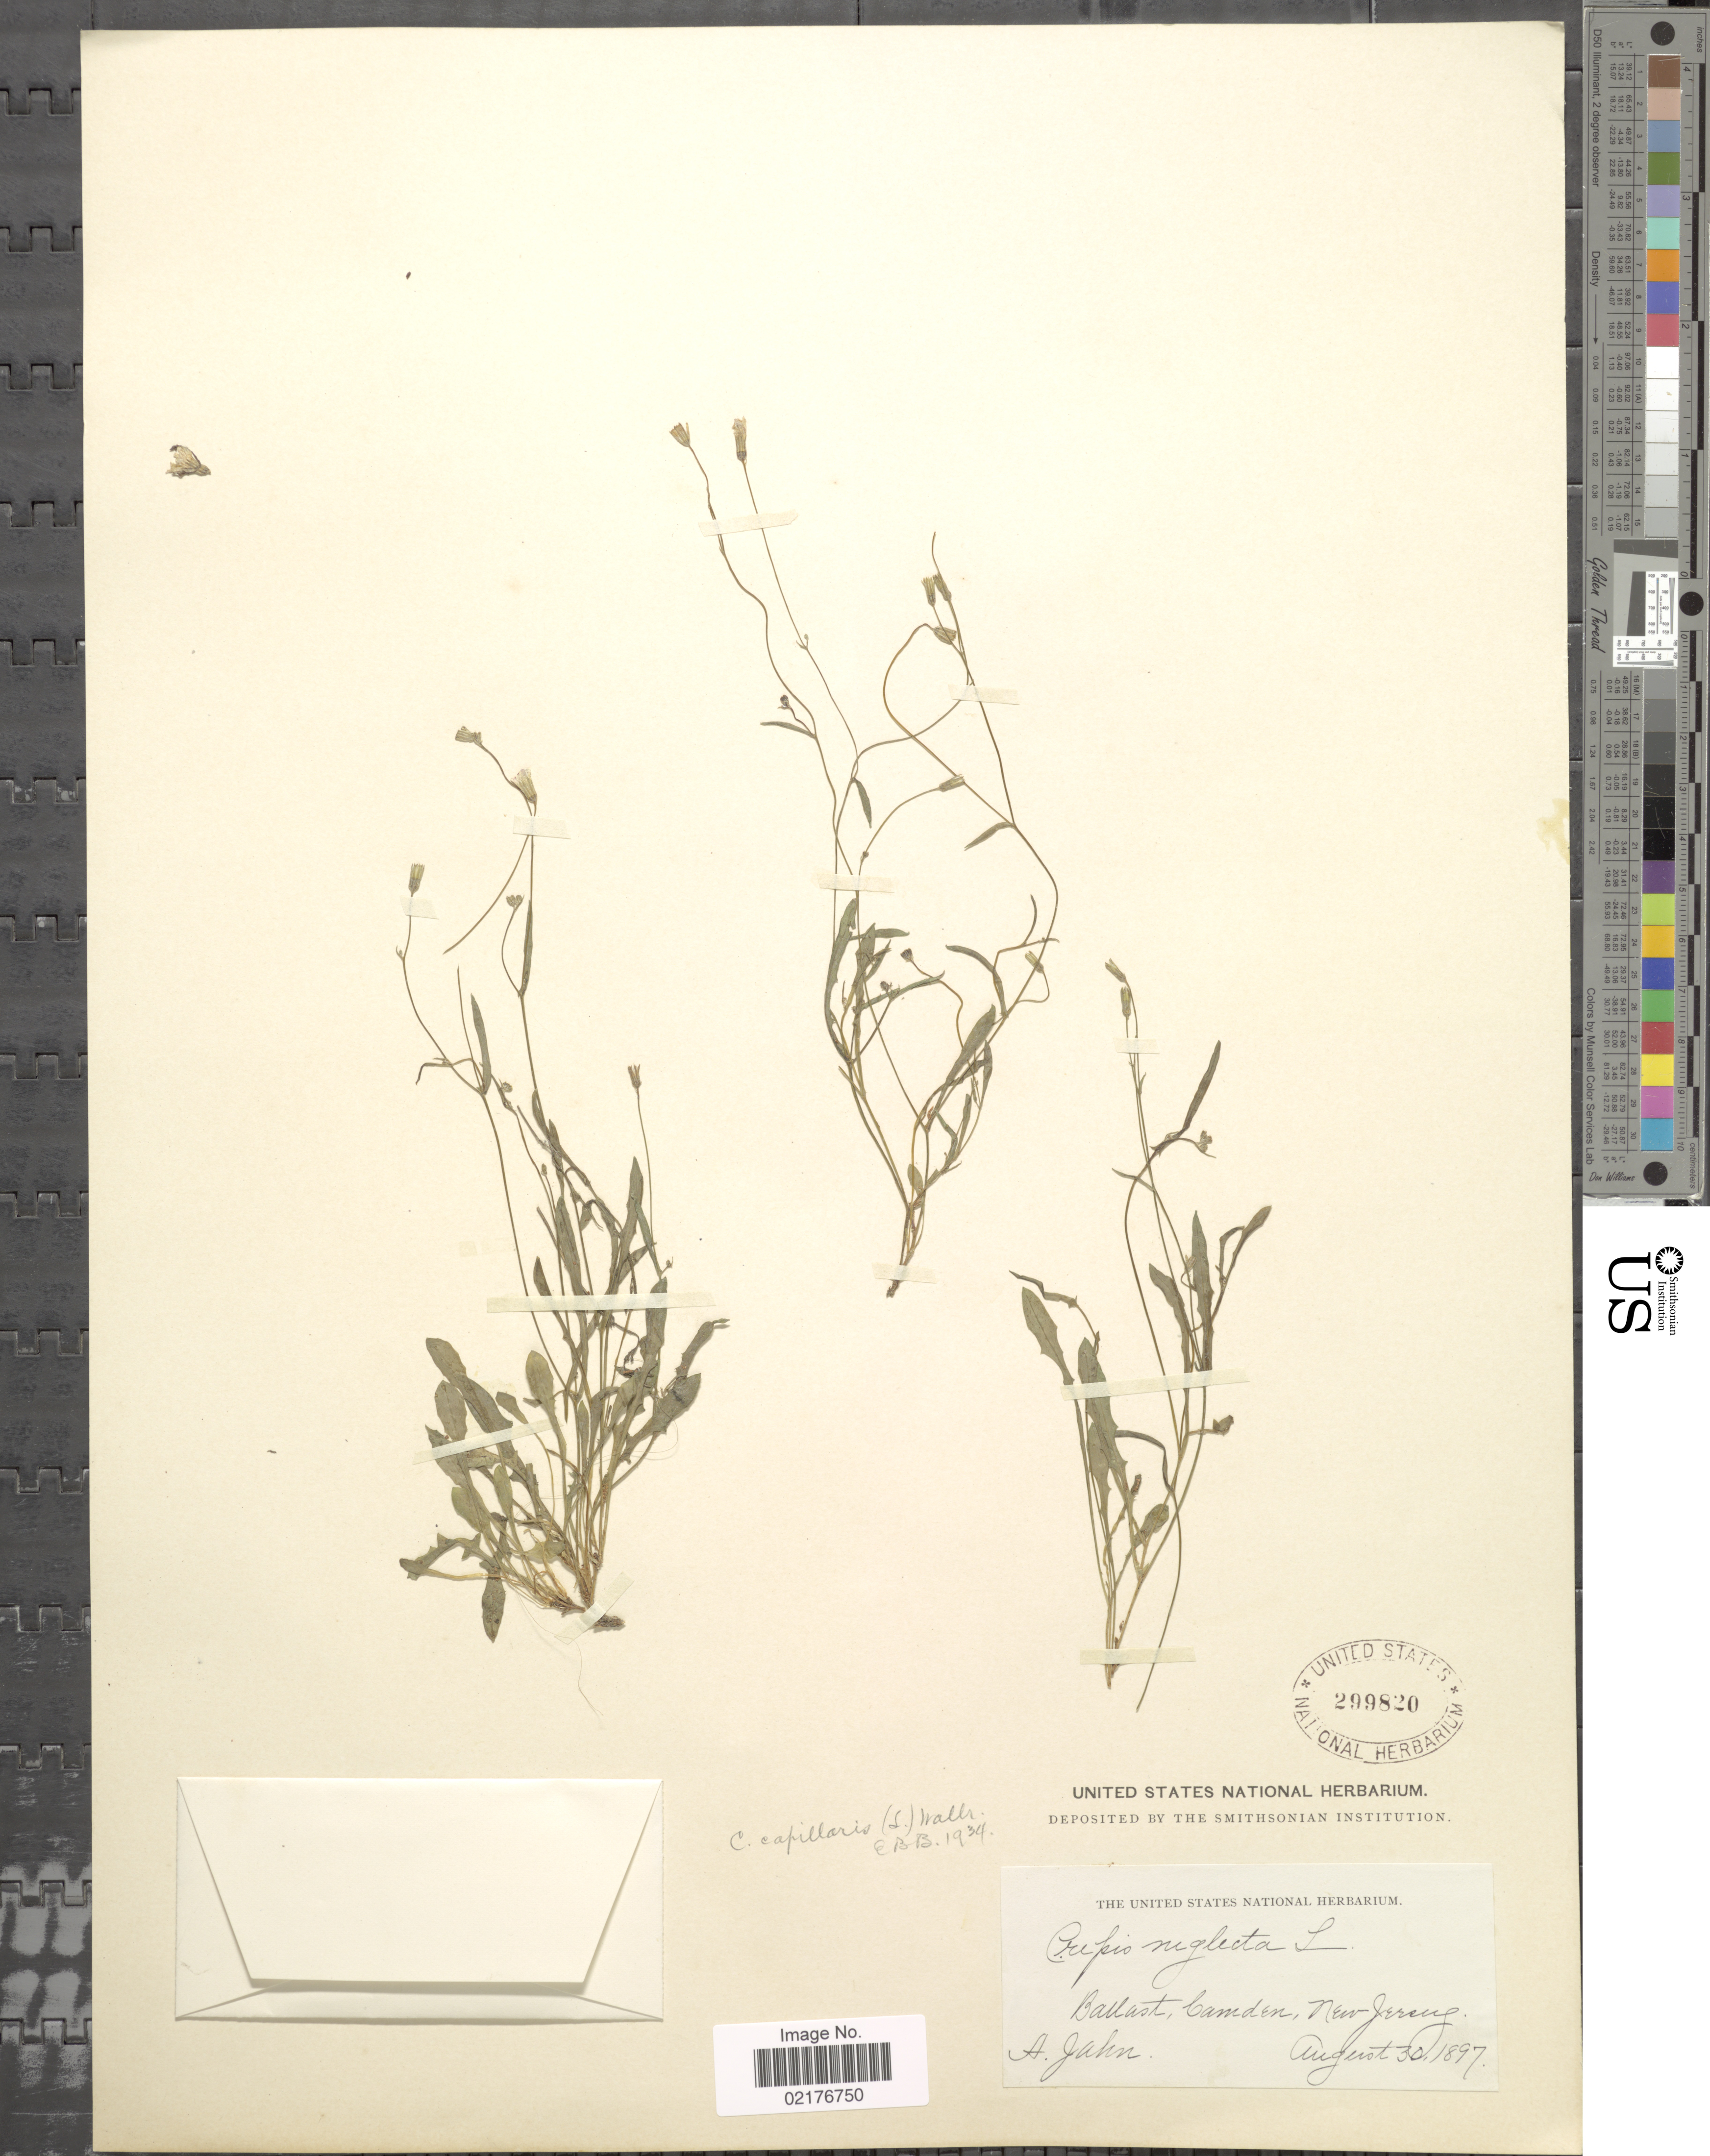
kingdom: Plantae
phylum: Tracheophyta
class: Magnoliopsida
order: Asterales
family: Asteraceae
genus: Crepis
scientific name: Crepis capillaris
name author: (L.) Wallr.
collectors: A. John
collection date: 1897-08-30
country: United States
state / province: New Jersey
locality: Ballast, Camden, New Jersey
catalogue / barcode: US 299820